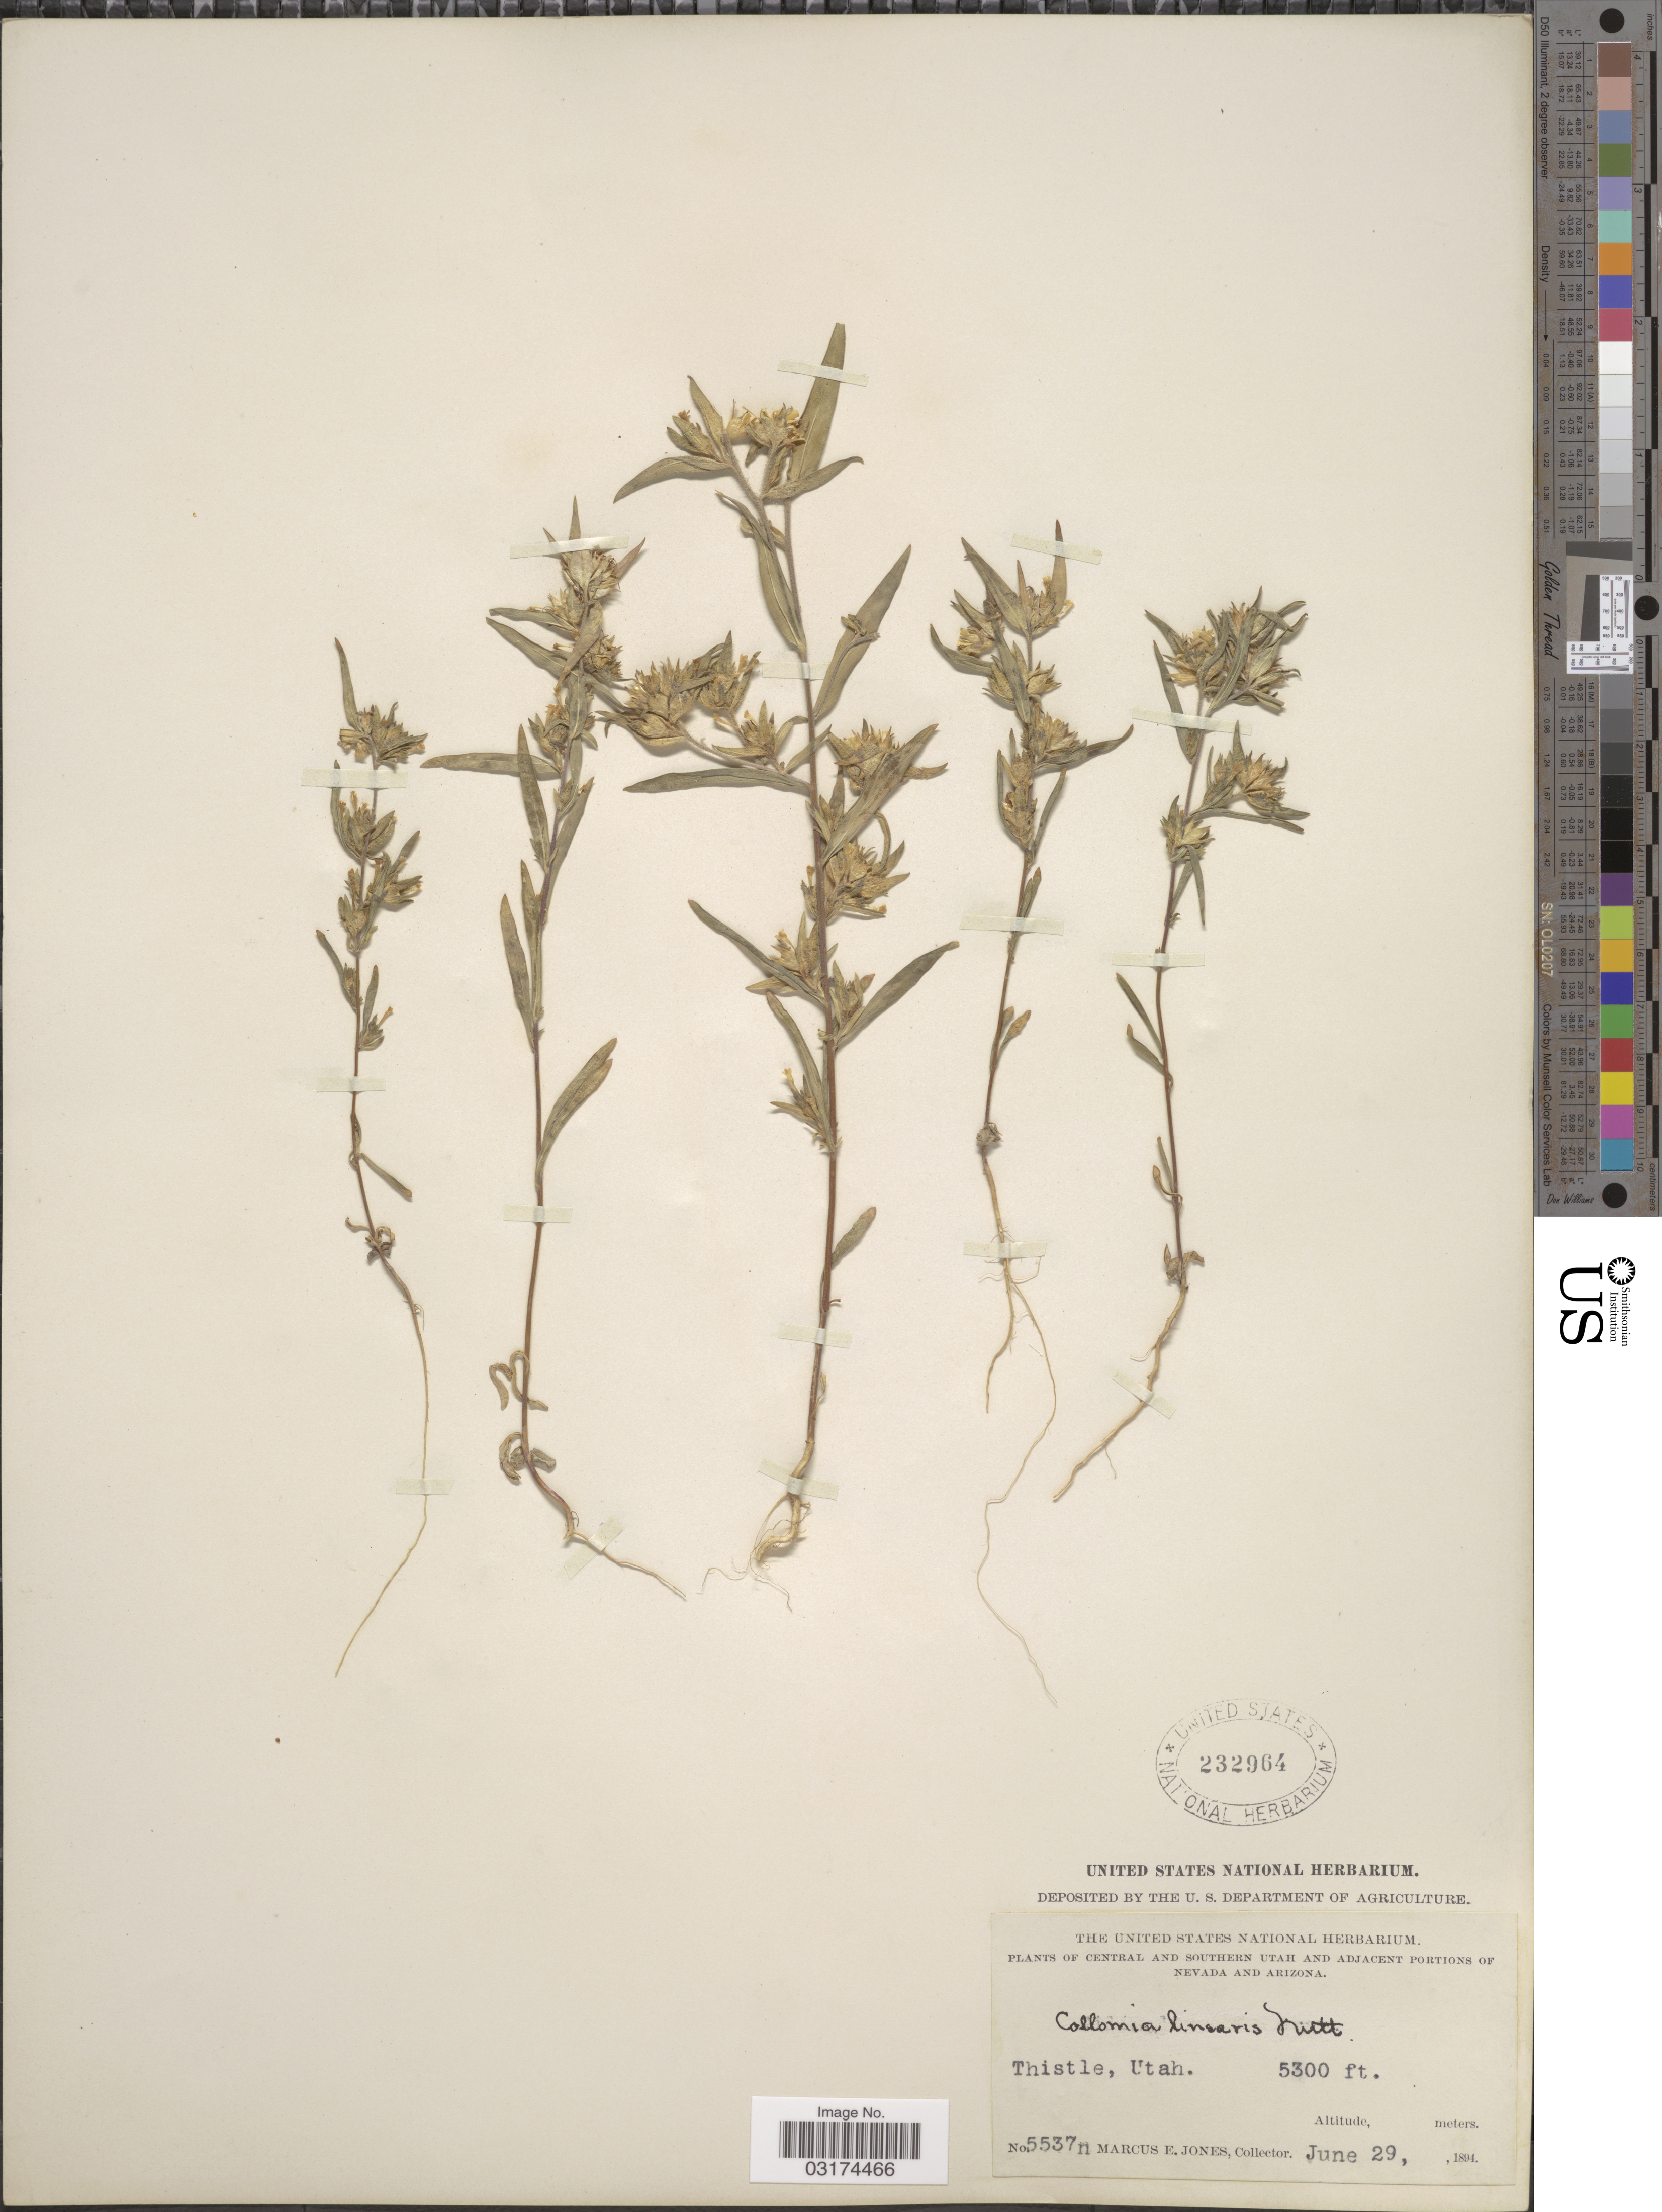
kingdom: Plantae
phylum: Tracheophyta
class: Magnoliopsida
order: Ericales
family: Polemoniaceae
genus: Collomia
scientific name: Collomia linearis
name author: Nutt.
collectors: M. E. Jones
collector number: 5537n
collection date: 1894-06-29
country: United States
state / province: Utah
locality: Central and Southern Utah. Thistle.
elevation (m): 1615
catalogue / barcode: US 232964